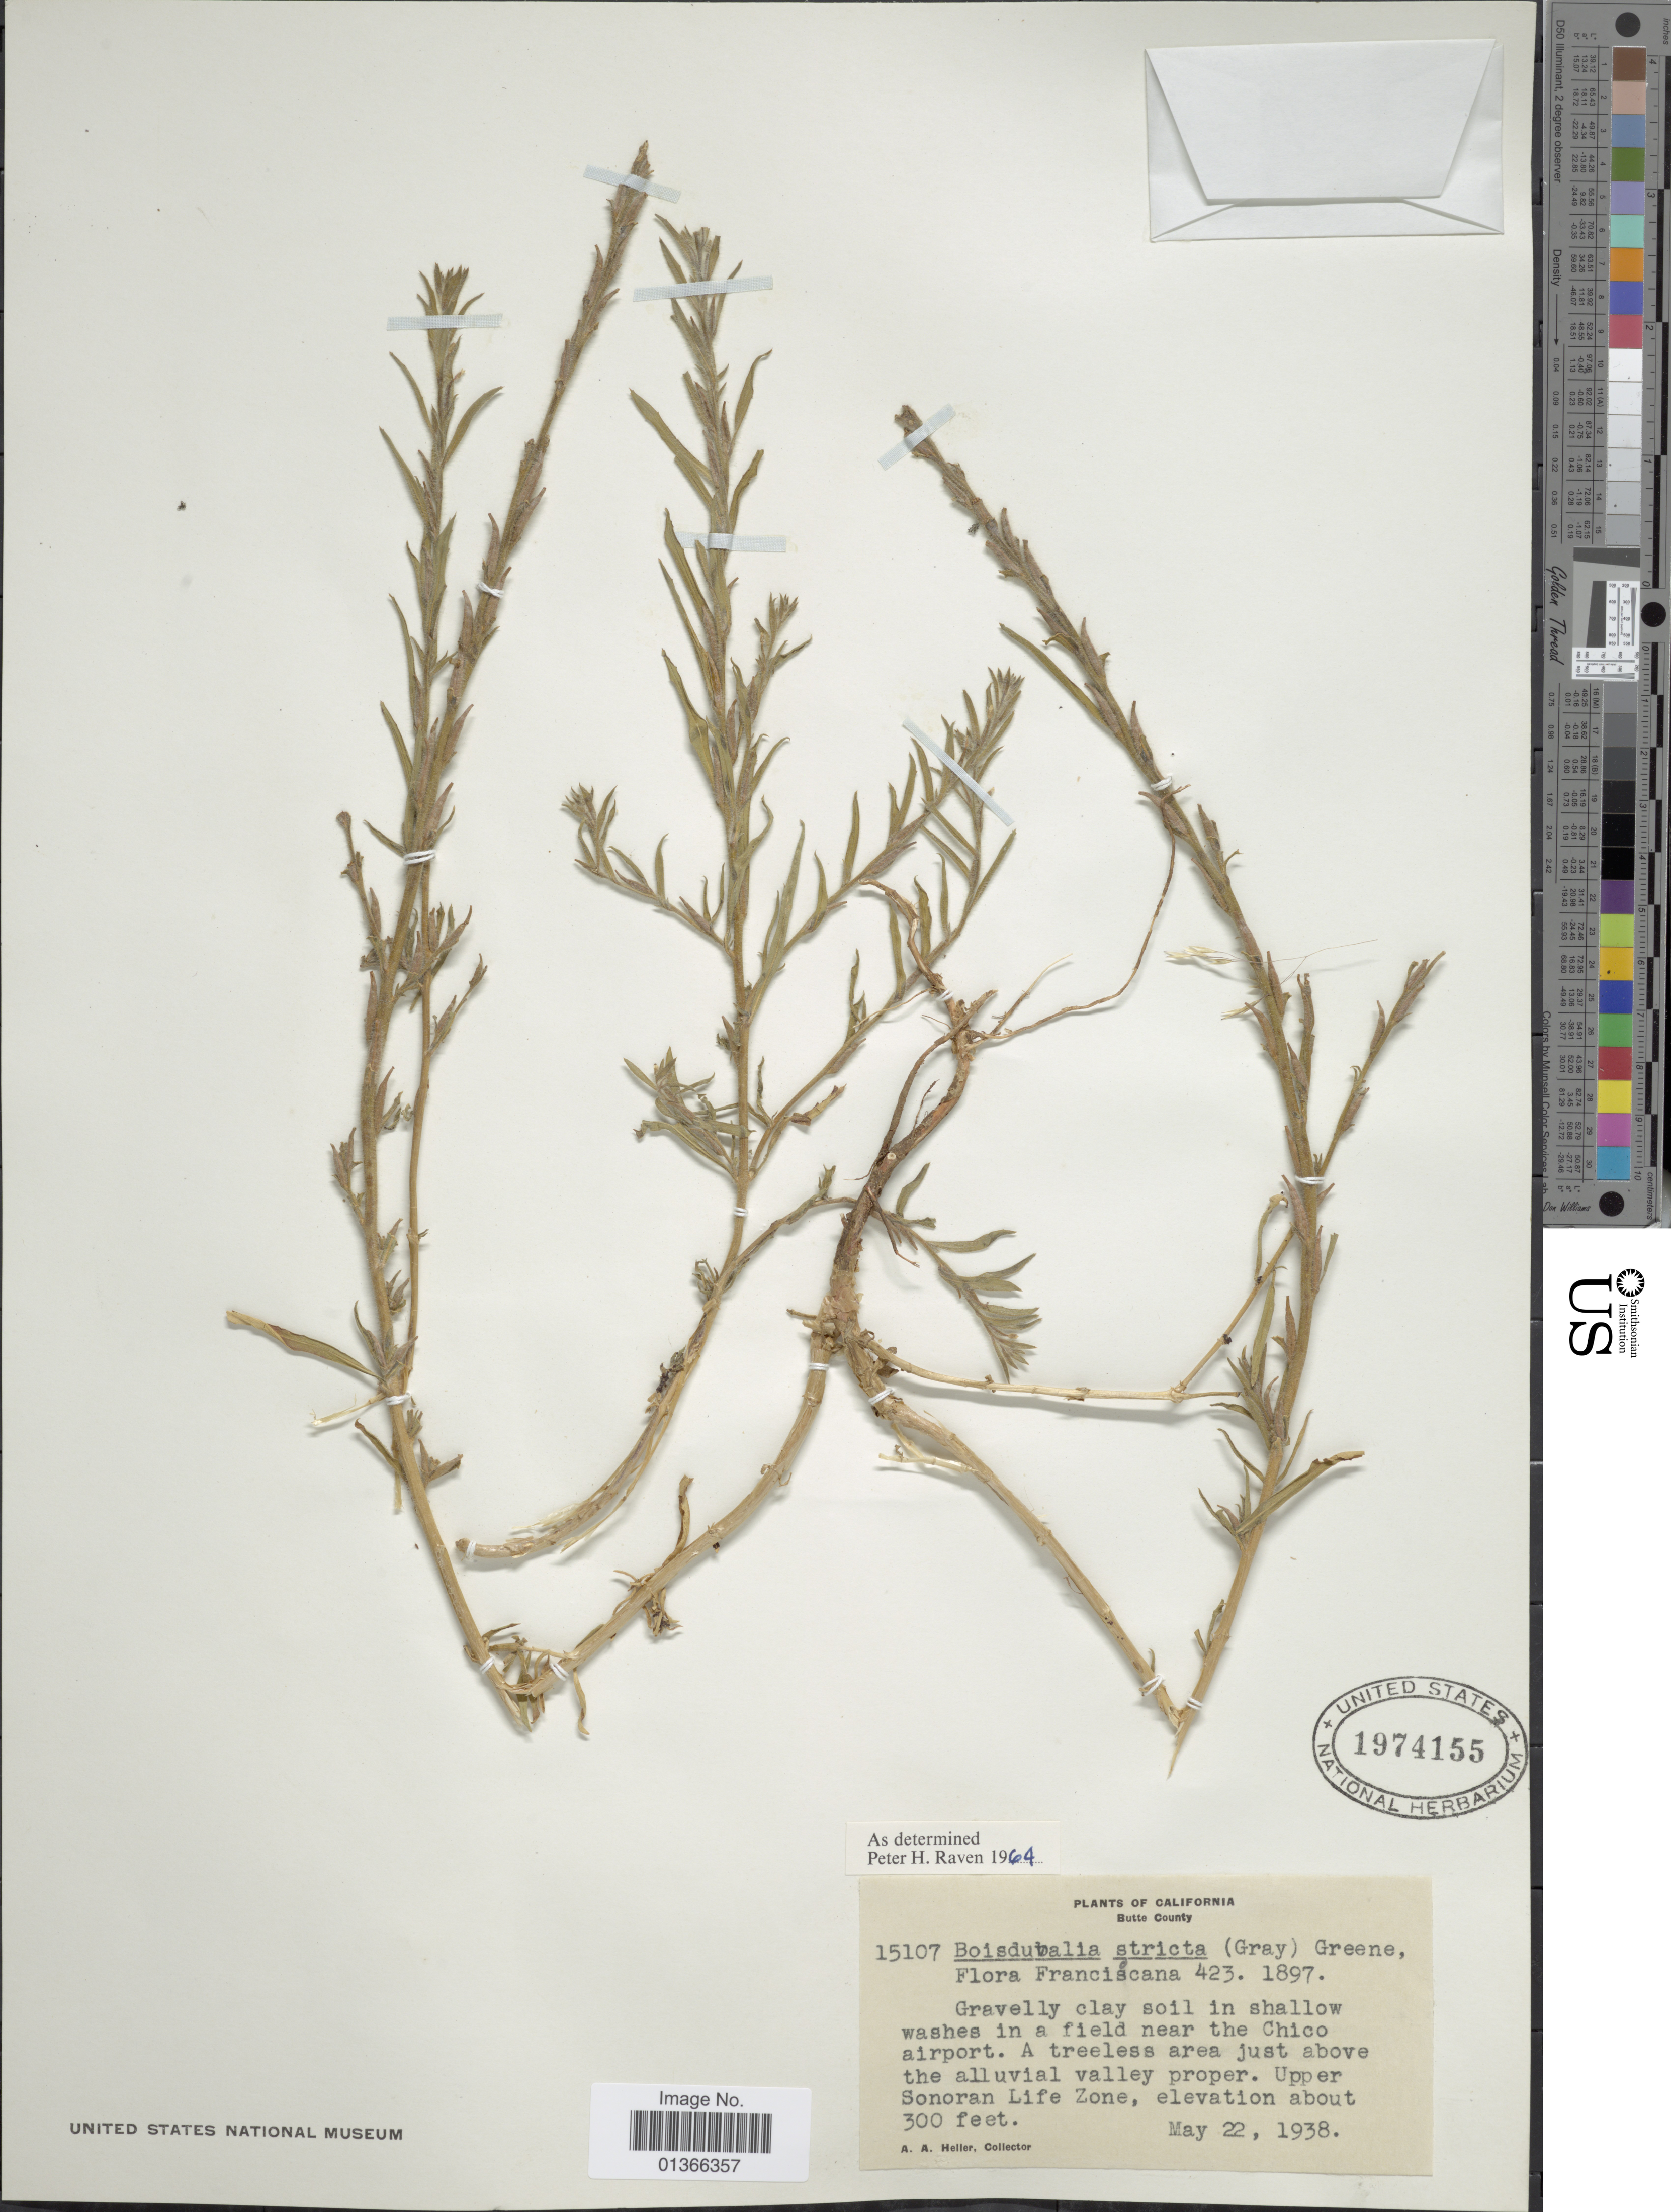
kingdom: Plantae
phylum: Tracheophyta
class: Magnoliopsida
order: Myrtales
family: Onagraceae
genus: Epilobium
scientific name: Epilobium torreyi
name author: (S. Watson) Hoch & P.H. Raven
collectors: A. A. Heller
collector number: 15107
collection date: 1938-05-22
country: United States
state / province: California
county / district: Butte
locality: Butte County. Gravelly clay soil in shallow washes in a field near the Chico airport. A treeless area just above the alluvial valley proper. Upper Sonoran Life Zone.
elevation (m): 91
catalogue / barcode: US 1974155